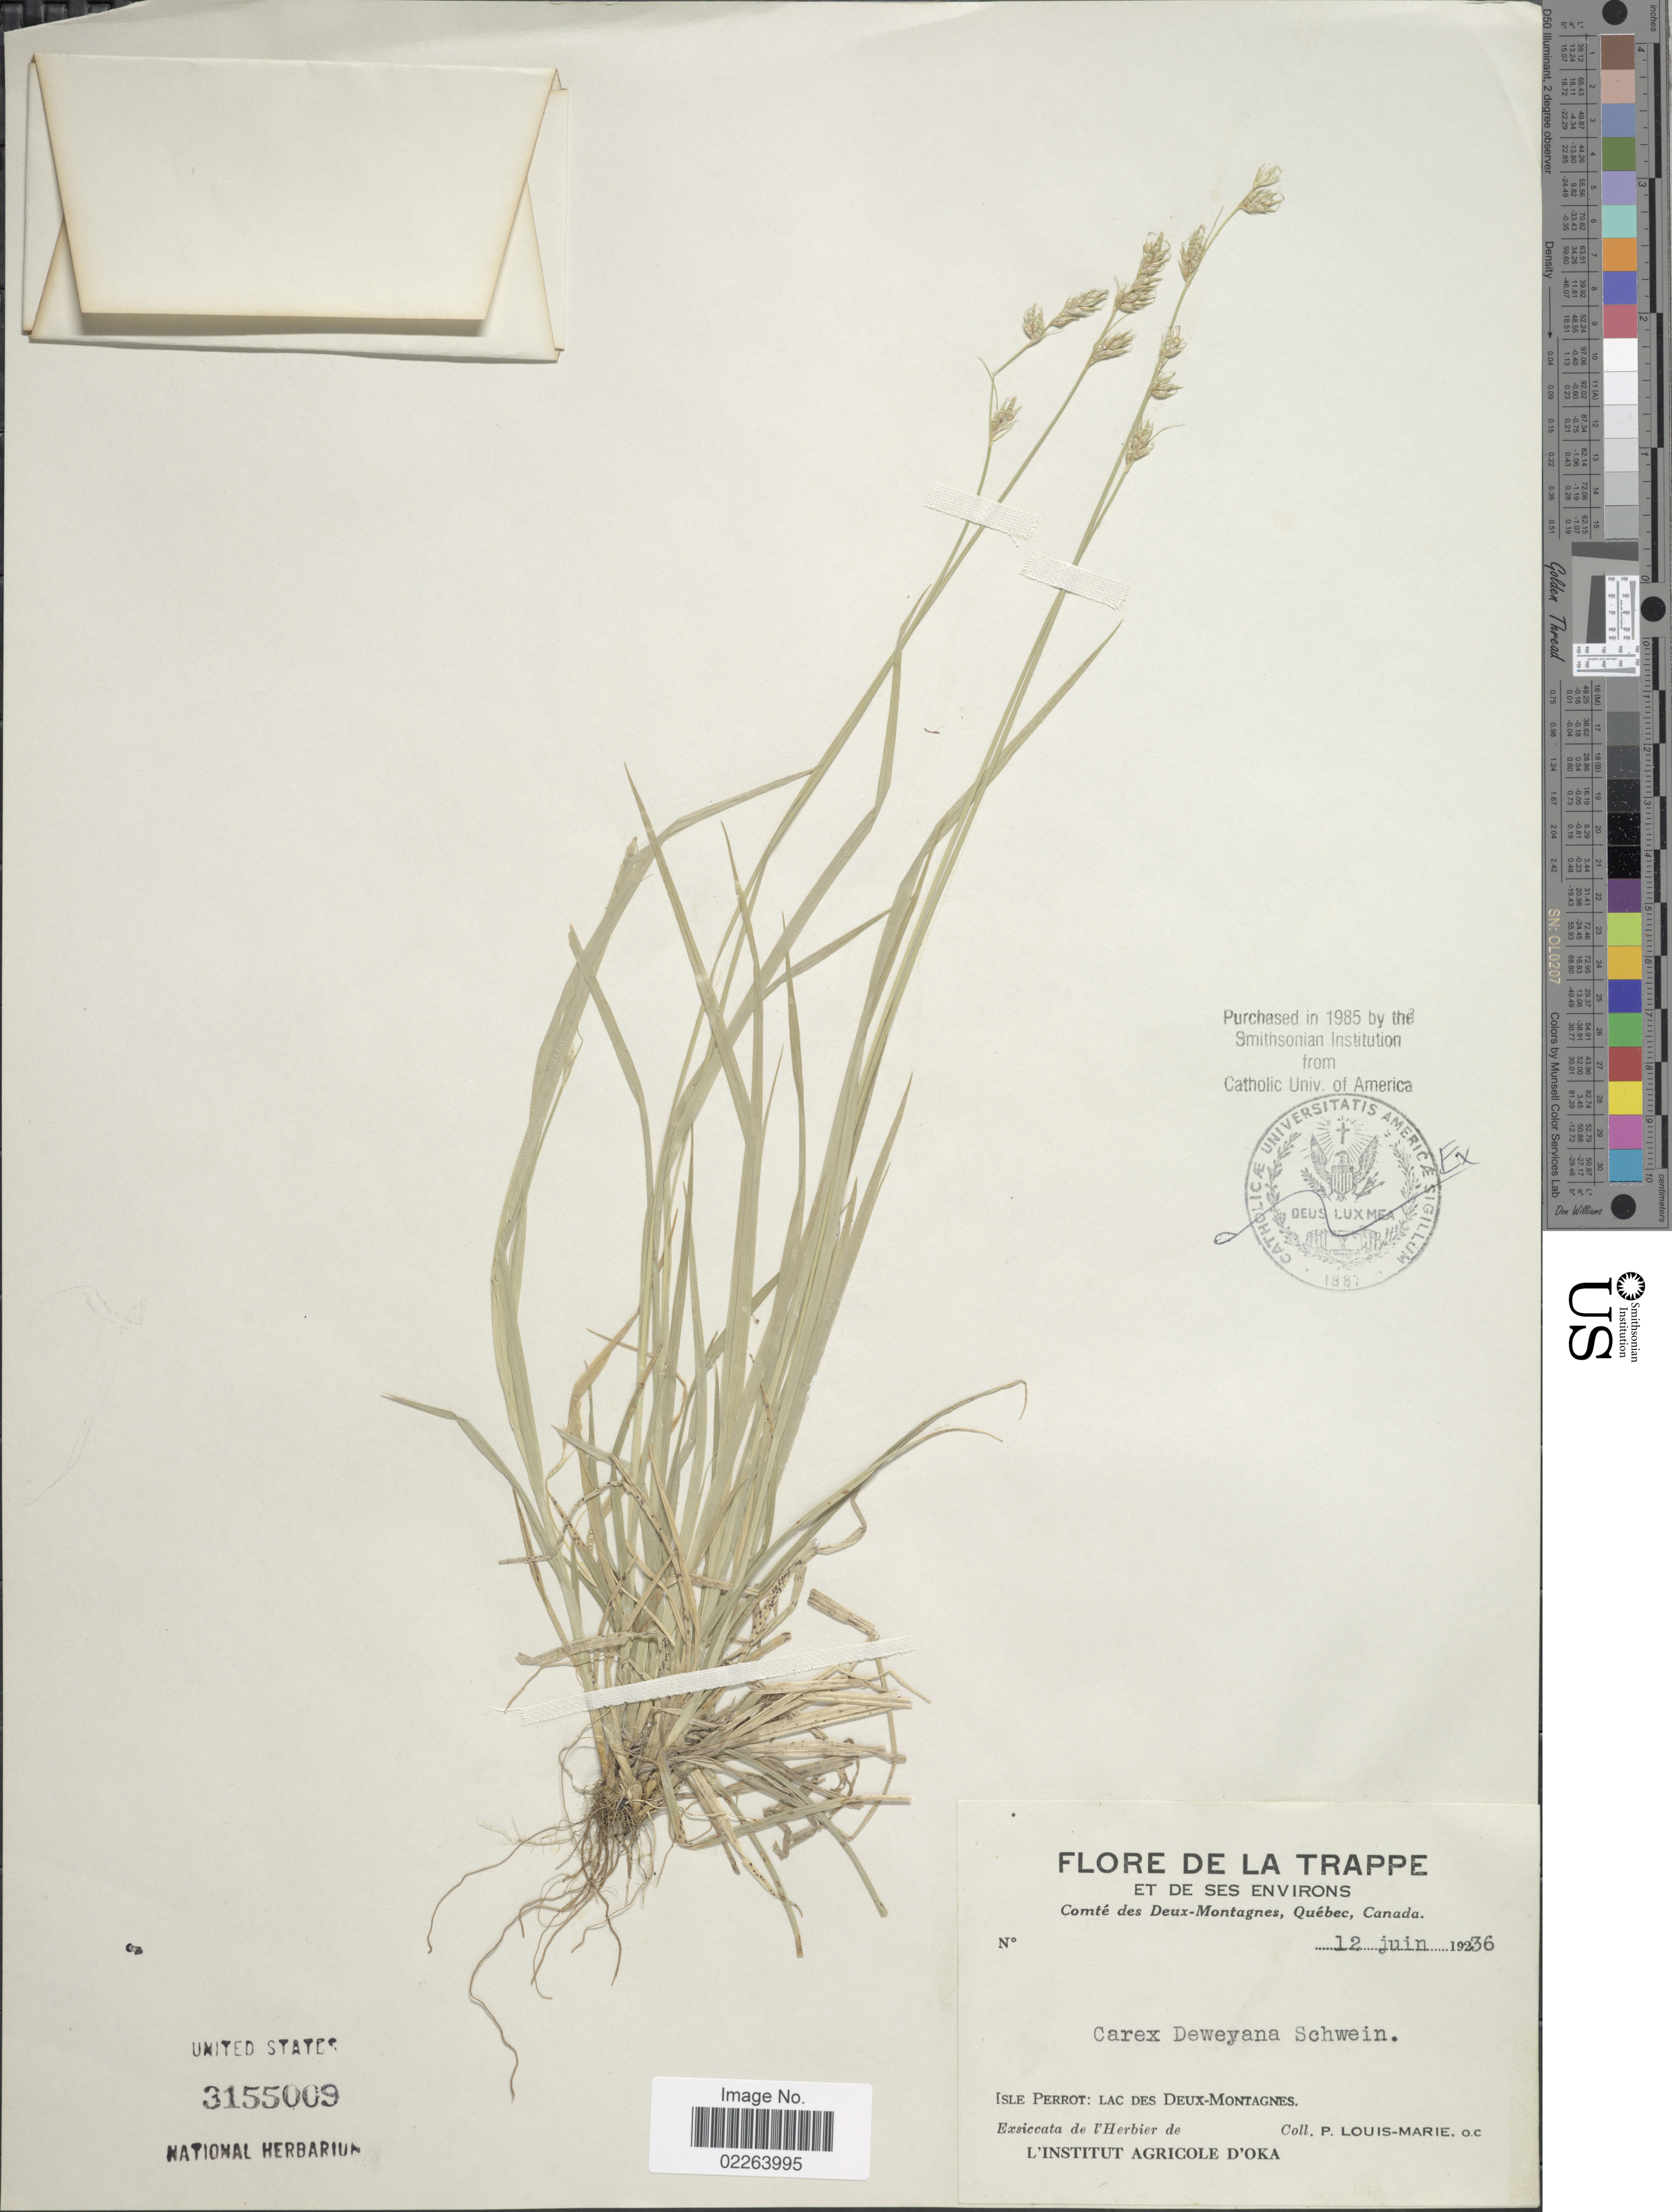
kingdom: Plantae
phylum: Tracheophyta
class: Liliopsida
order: Poales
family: Cyperaceae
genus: Carex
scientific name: Carex deweyana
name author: Schwein.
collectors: L.-M. LaLonde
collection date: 1936-06-12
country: Canada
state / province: Quebec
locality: De La Trappe Et De Ses Environs, Comté des Deux-Montagnes, Isle Perrot: Lac des deux-Montagnes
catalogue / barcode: US 3155009